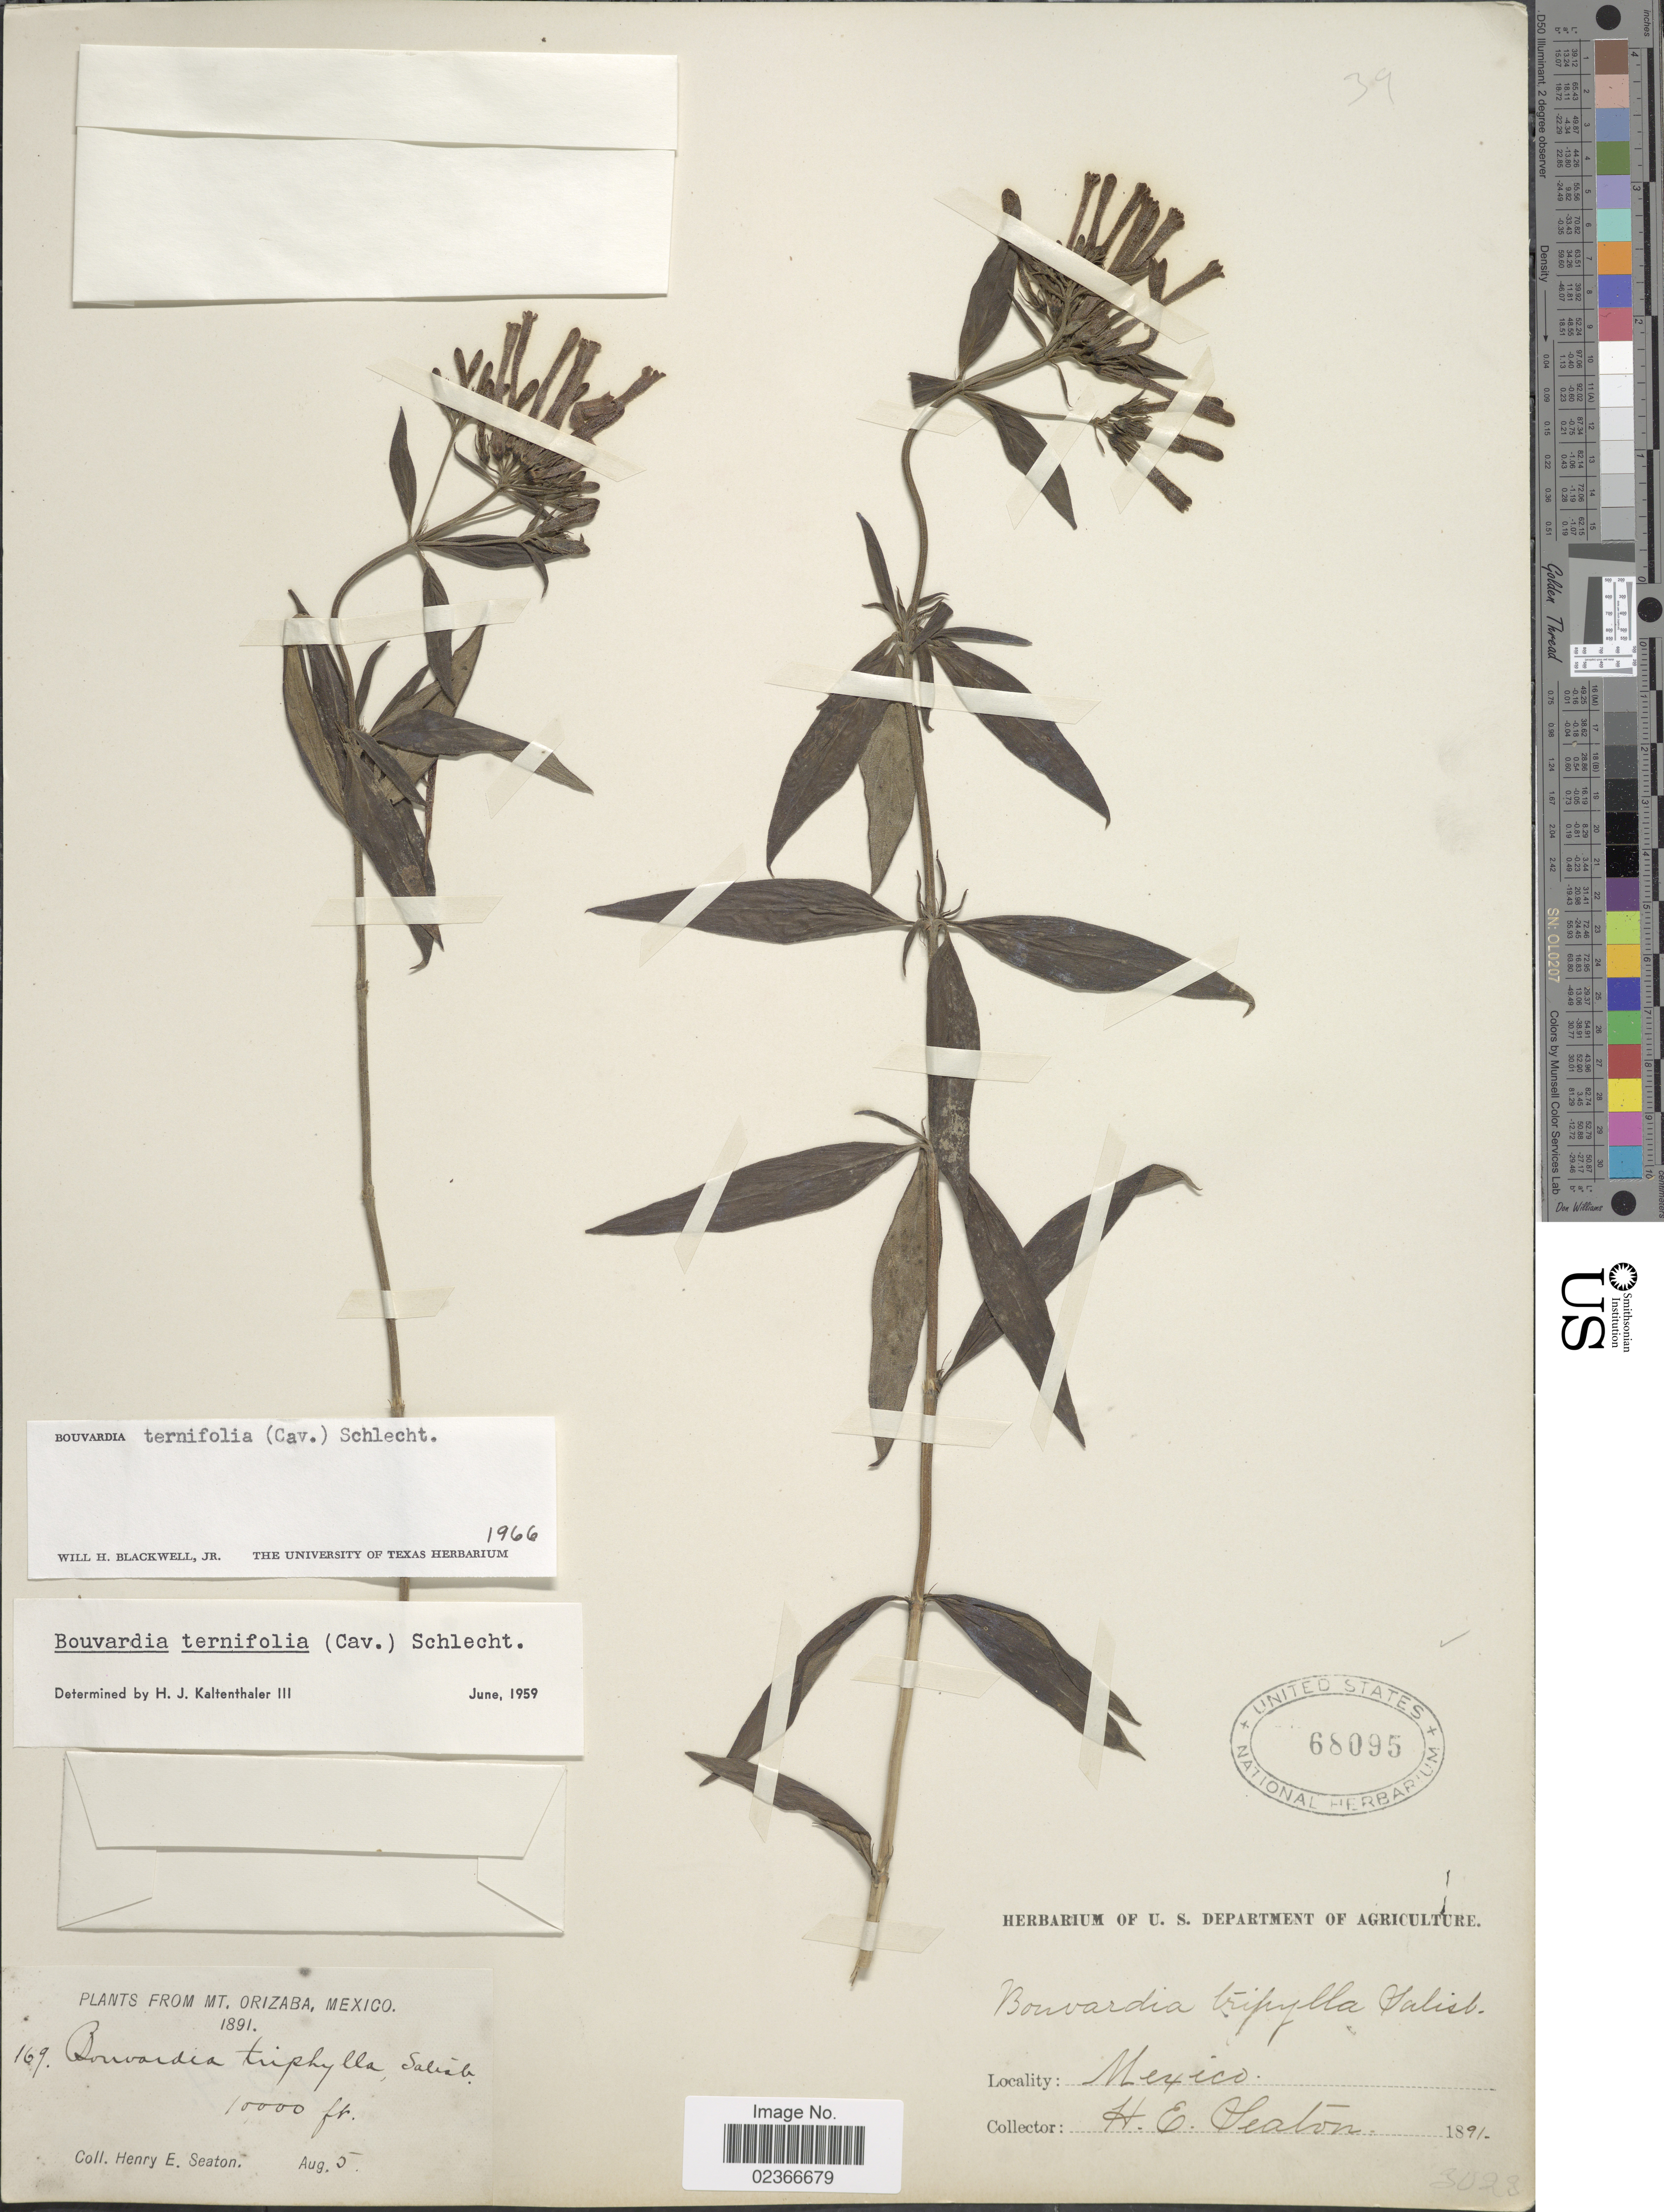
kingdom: Plantae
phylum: Tracheophyta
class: Magnoliopsida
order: Gentianales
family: Rubiaceae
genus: Bouvardia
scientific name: Bouvardia ternifolia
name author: (Cav.) Schltdl.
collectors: H. E. Seaton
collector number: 169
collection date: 1891-08-05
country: Mexico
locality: Mt. Orizaba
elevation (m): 3048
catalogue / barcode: US 68095